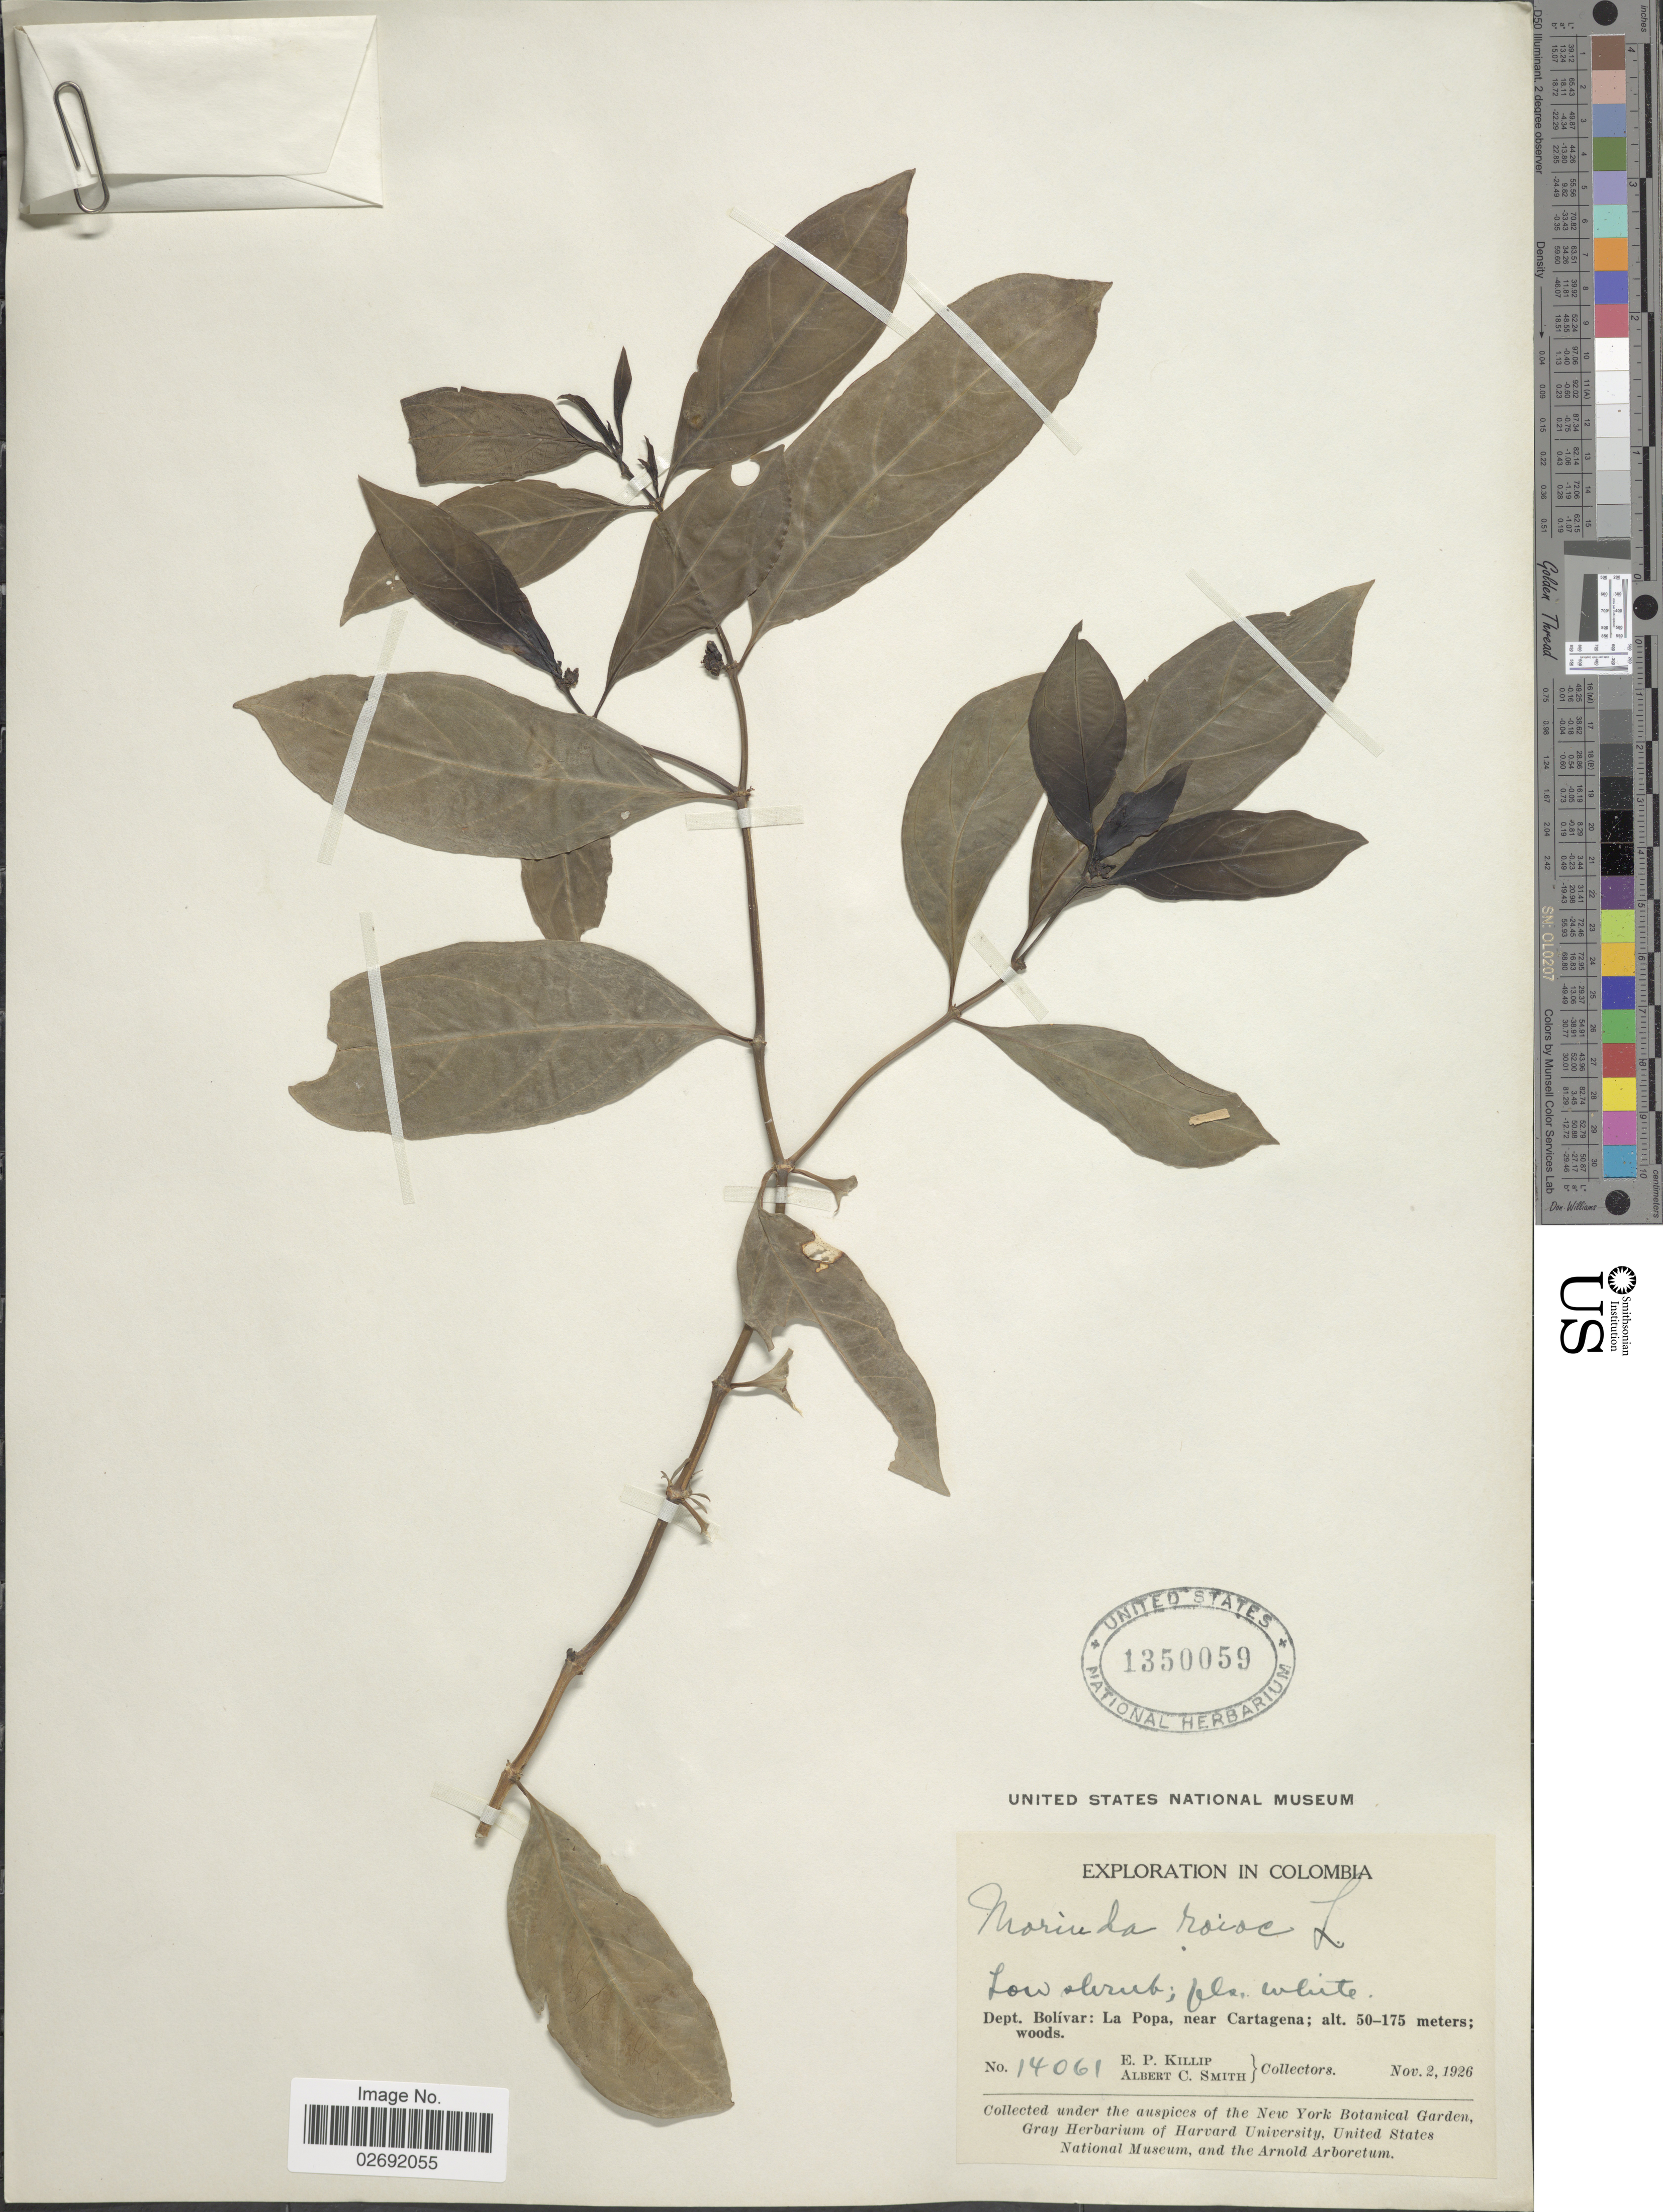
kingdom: Plantae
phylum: Tracheophyta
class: Magnoliopsida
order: Gentianales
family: Rubiaceae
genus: Morinda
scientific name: Morinda royoc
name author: L.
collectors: E. P. Killip & A. C. Smith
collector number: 14061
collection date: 1926-11-02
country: Colombia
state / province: Bolívar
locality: Dept. Bolívar: La Popa, near Cartagena; woods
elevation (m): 50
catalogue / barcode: US 1350059